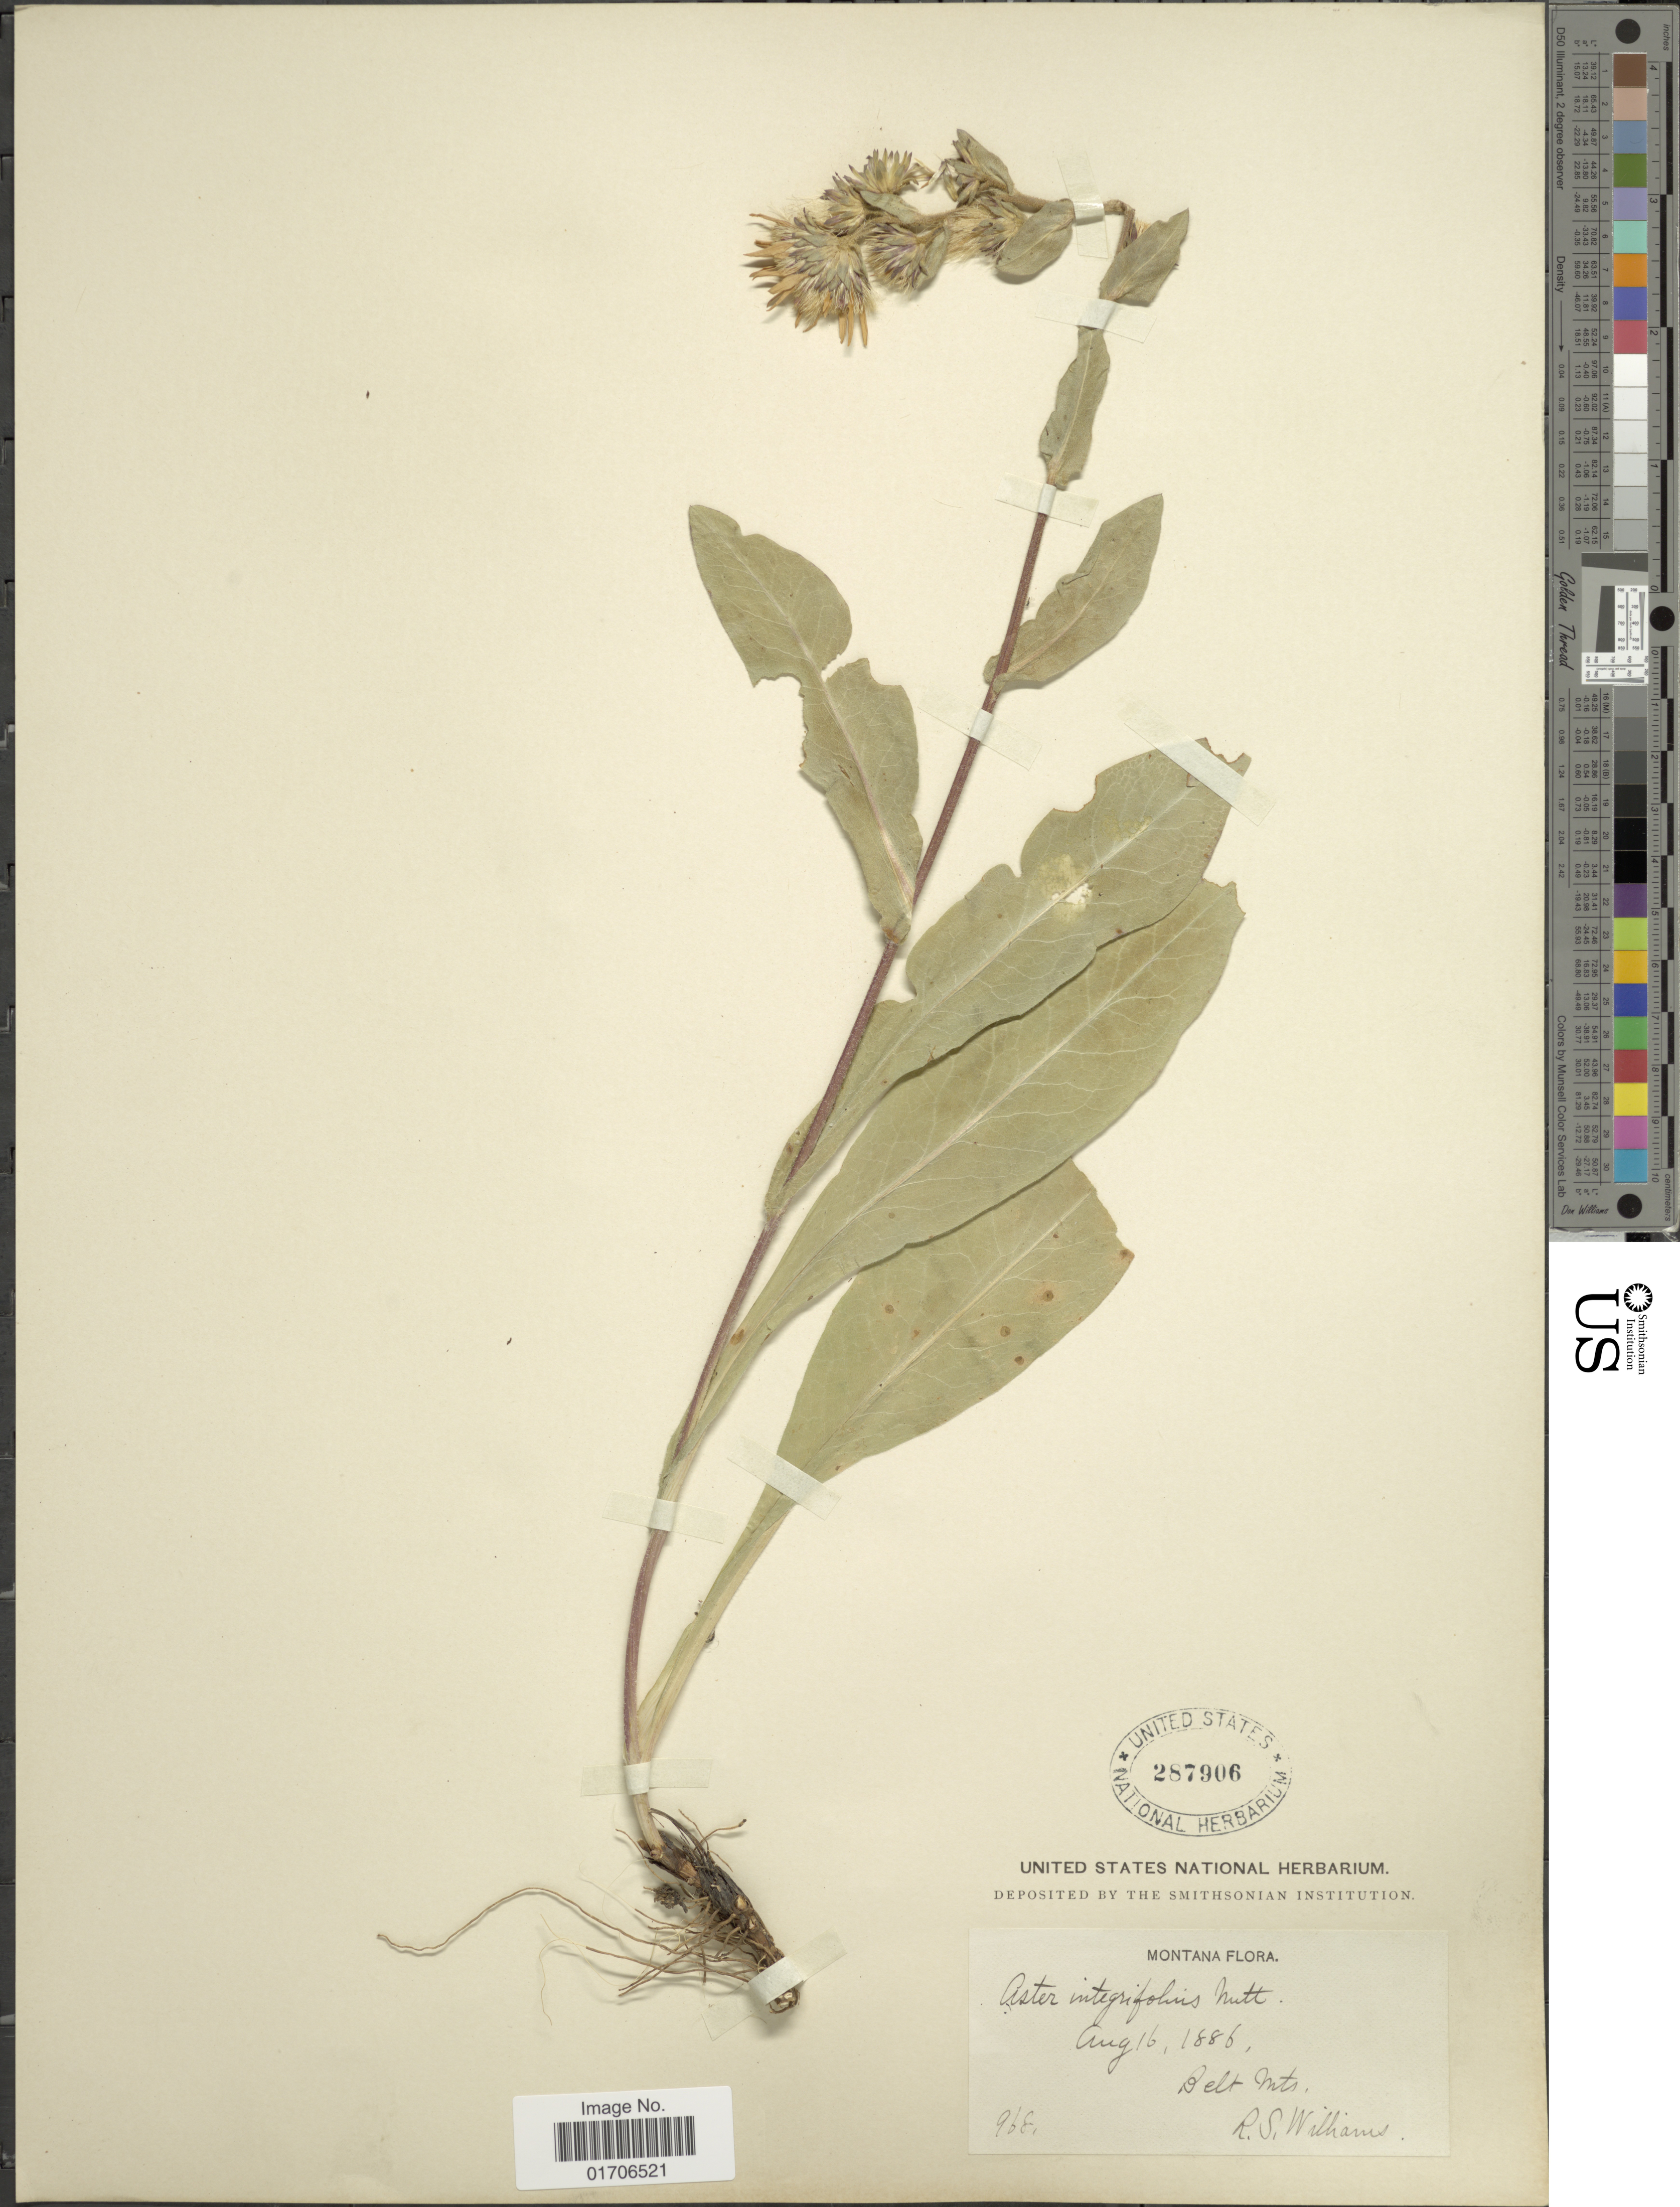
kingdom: Plantae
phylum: Tracheophyta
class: Magnoliopsida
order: Asterales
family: Asteraceae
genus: Eurybia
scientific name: Eurybia integrifolia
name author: (Nutt.) G.L. Nesom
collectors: R. S. Williams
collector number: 968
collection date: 1886-08-16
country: United States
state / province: Montana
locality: Belt Mts.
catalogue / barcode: US 287906